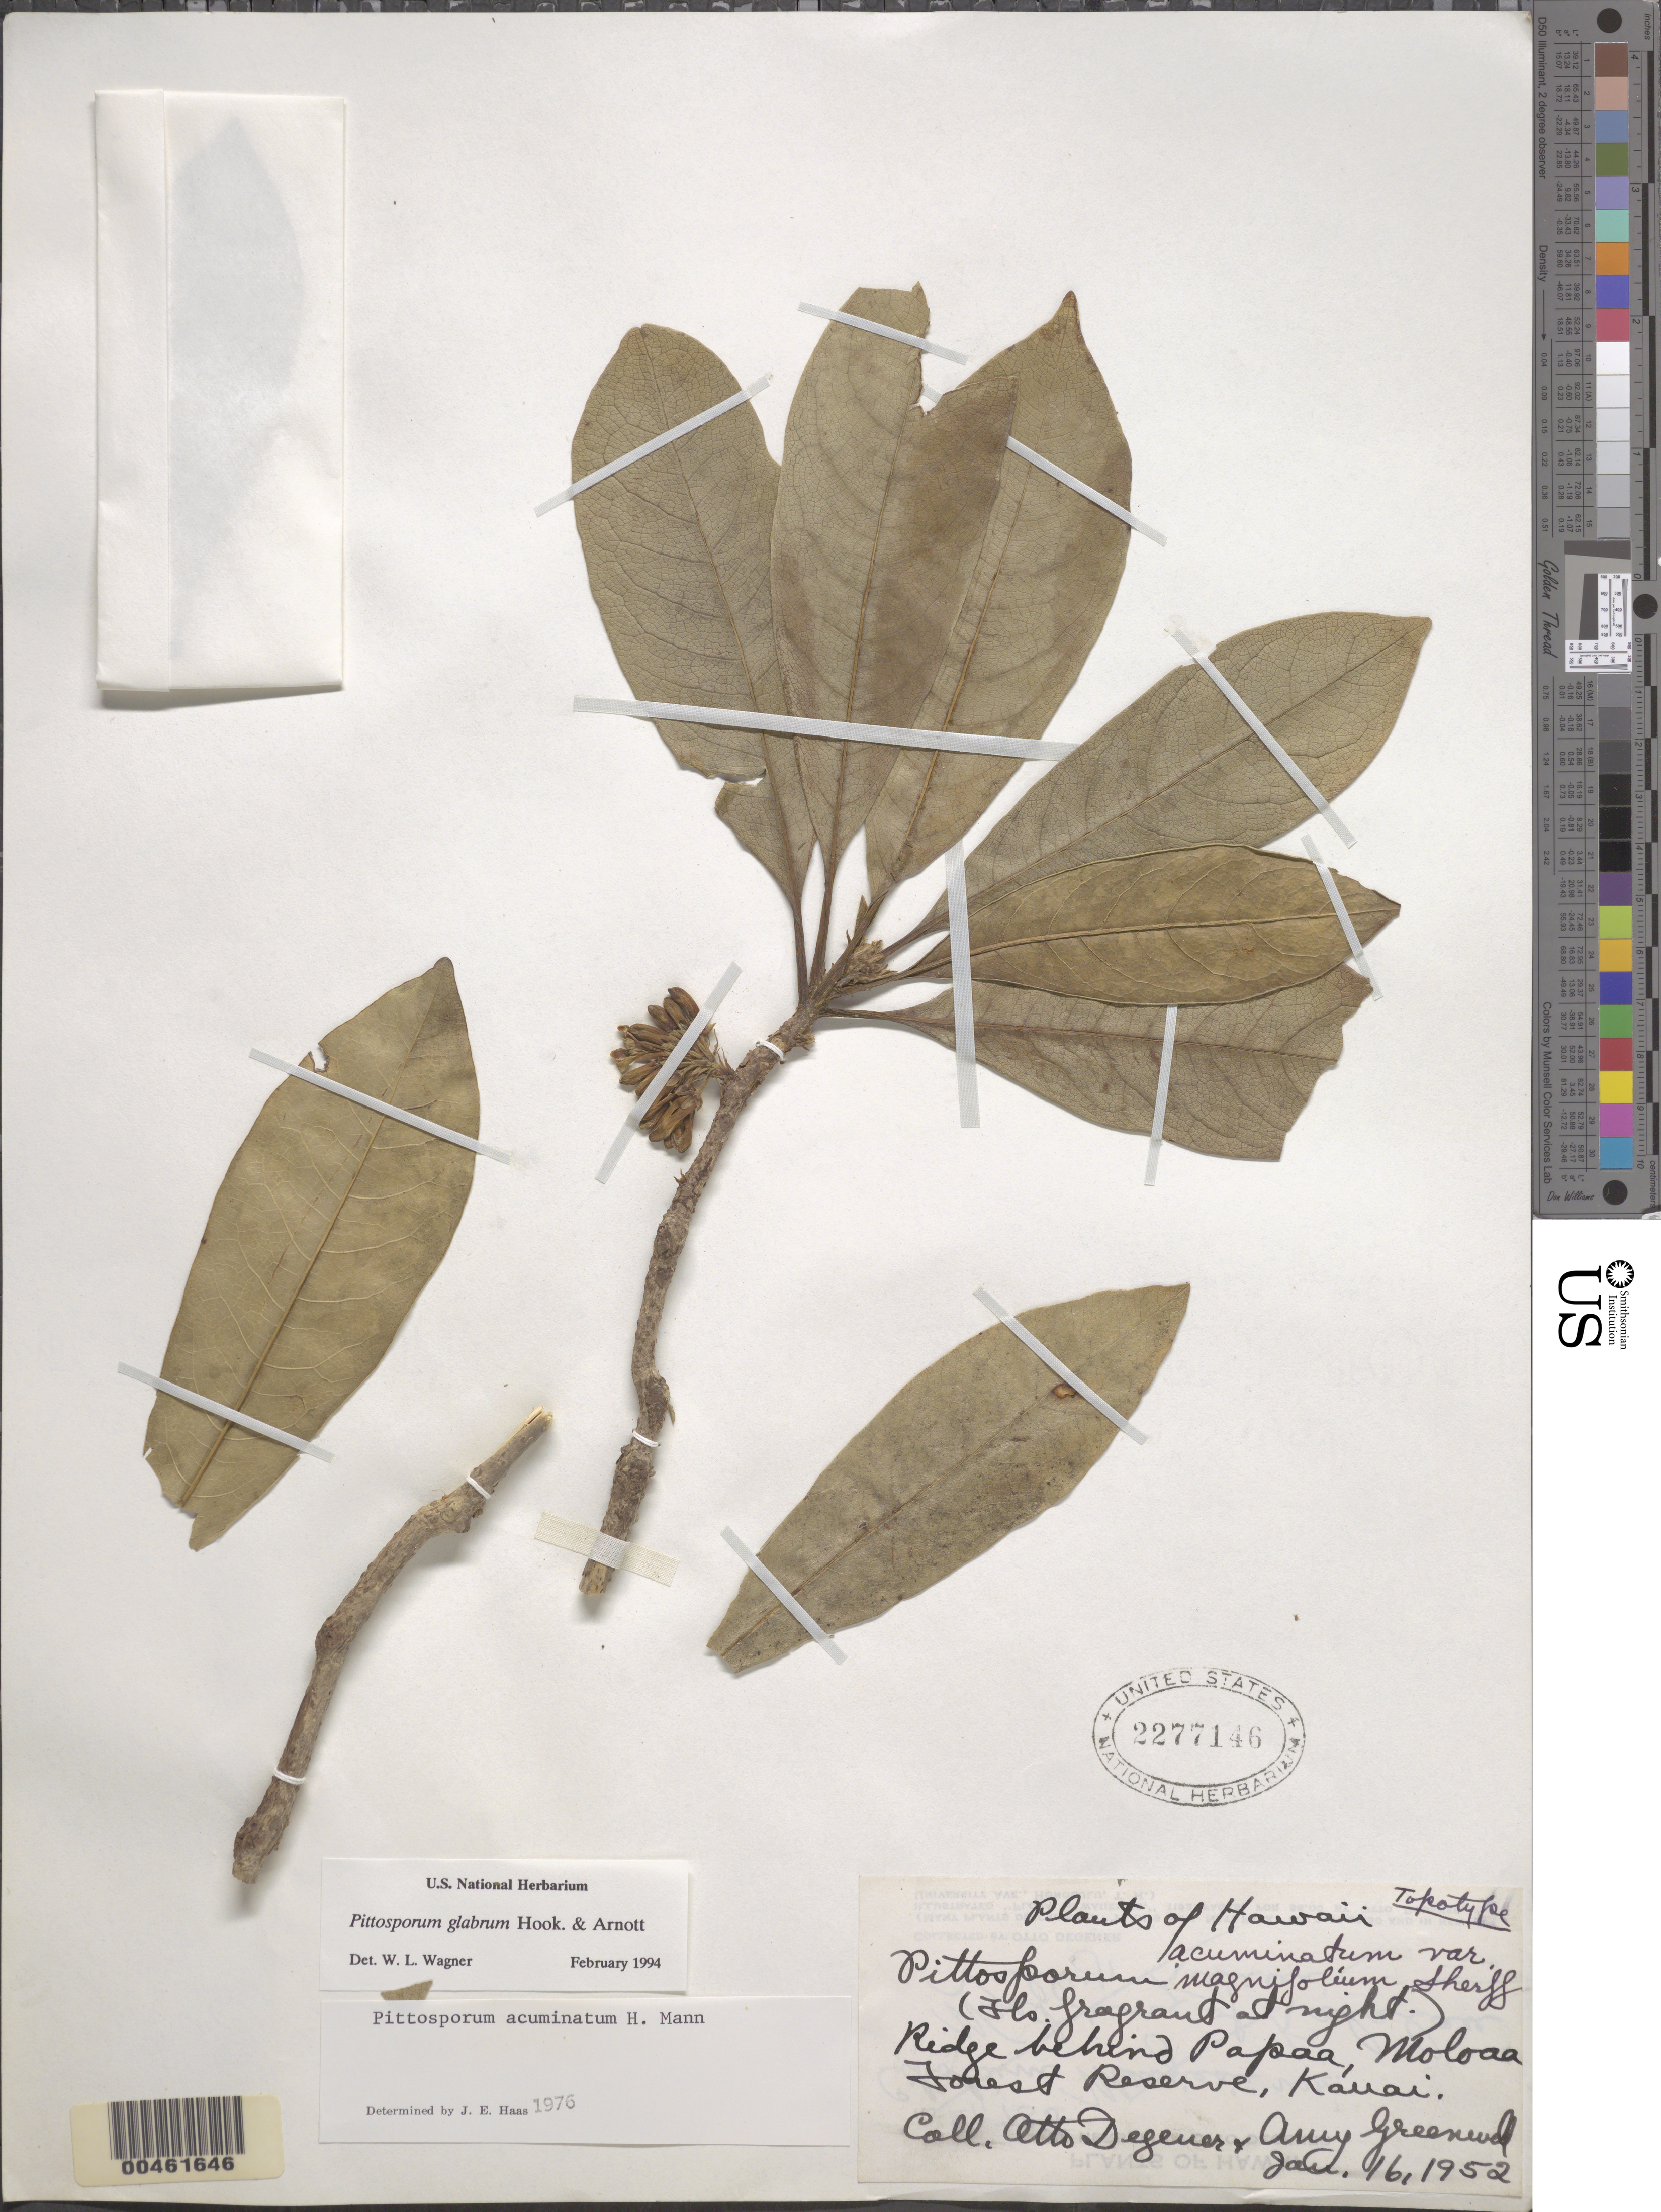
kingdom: Plantae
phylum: Tracheophyta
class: Magnoliopsida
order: Apiales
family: Pittosporaceae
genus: Pittosporum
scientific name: Pittosporum glabrum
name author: Hook. & Arn.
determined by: Wagner, W. L., (BOT), Smithsonian Institution - National Museum of Natural History (UNITED STATES)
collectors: O. Degener & A. B. Greenwell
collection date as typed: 16 Jan 1952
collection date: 1952-01-16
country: United States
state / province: Hawaii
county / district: Kauai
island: Kaua'i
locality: Ridge behind Papaa, Moloaa Forest Reserve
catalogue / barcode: US 2277146